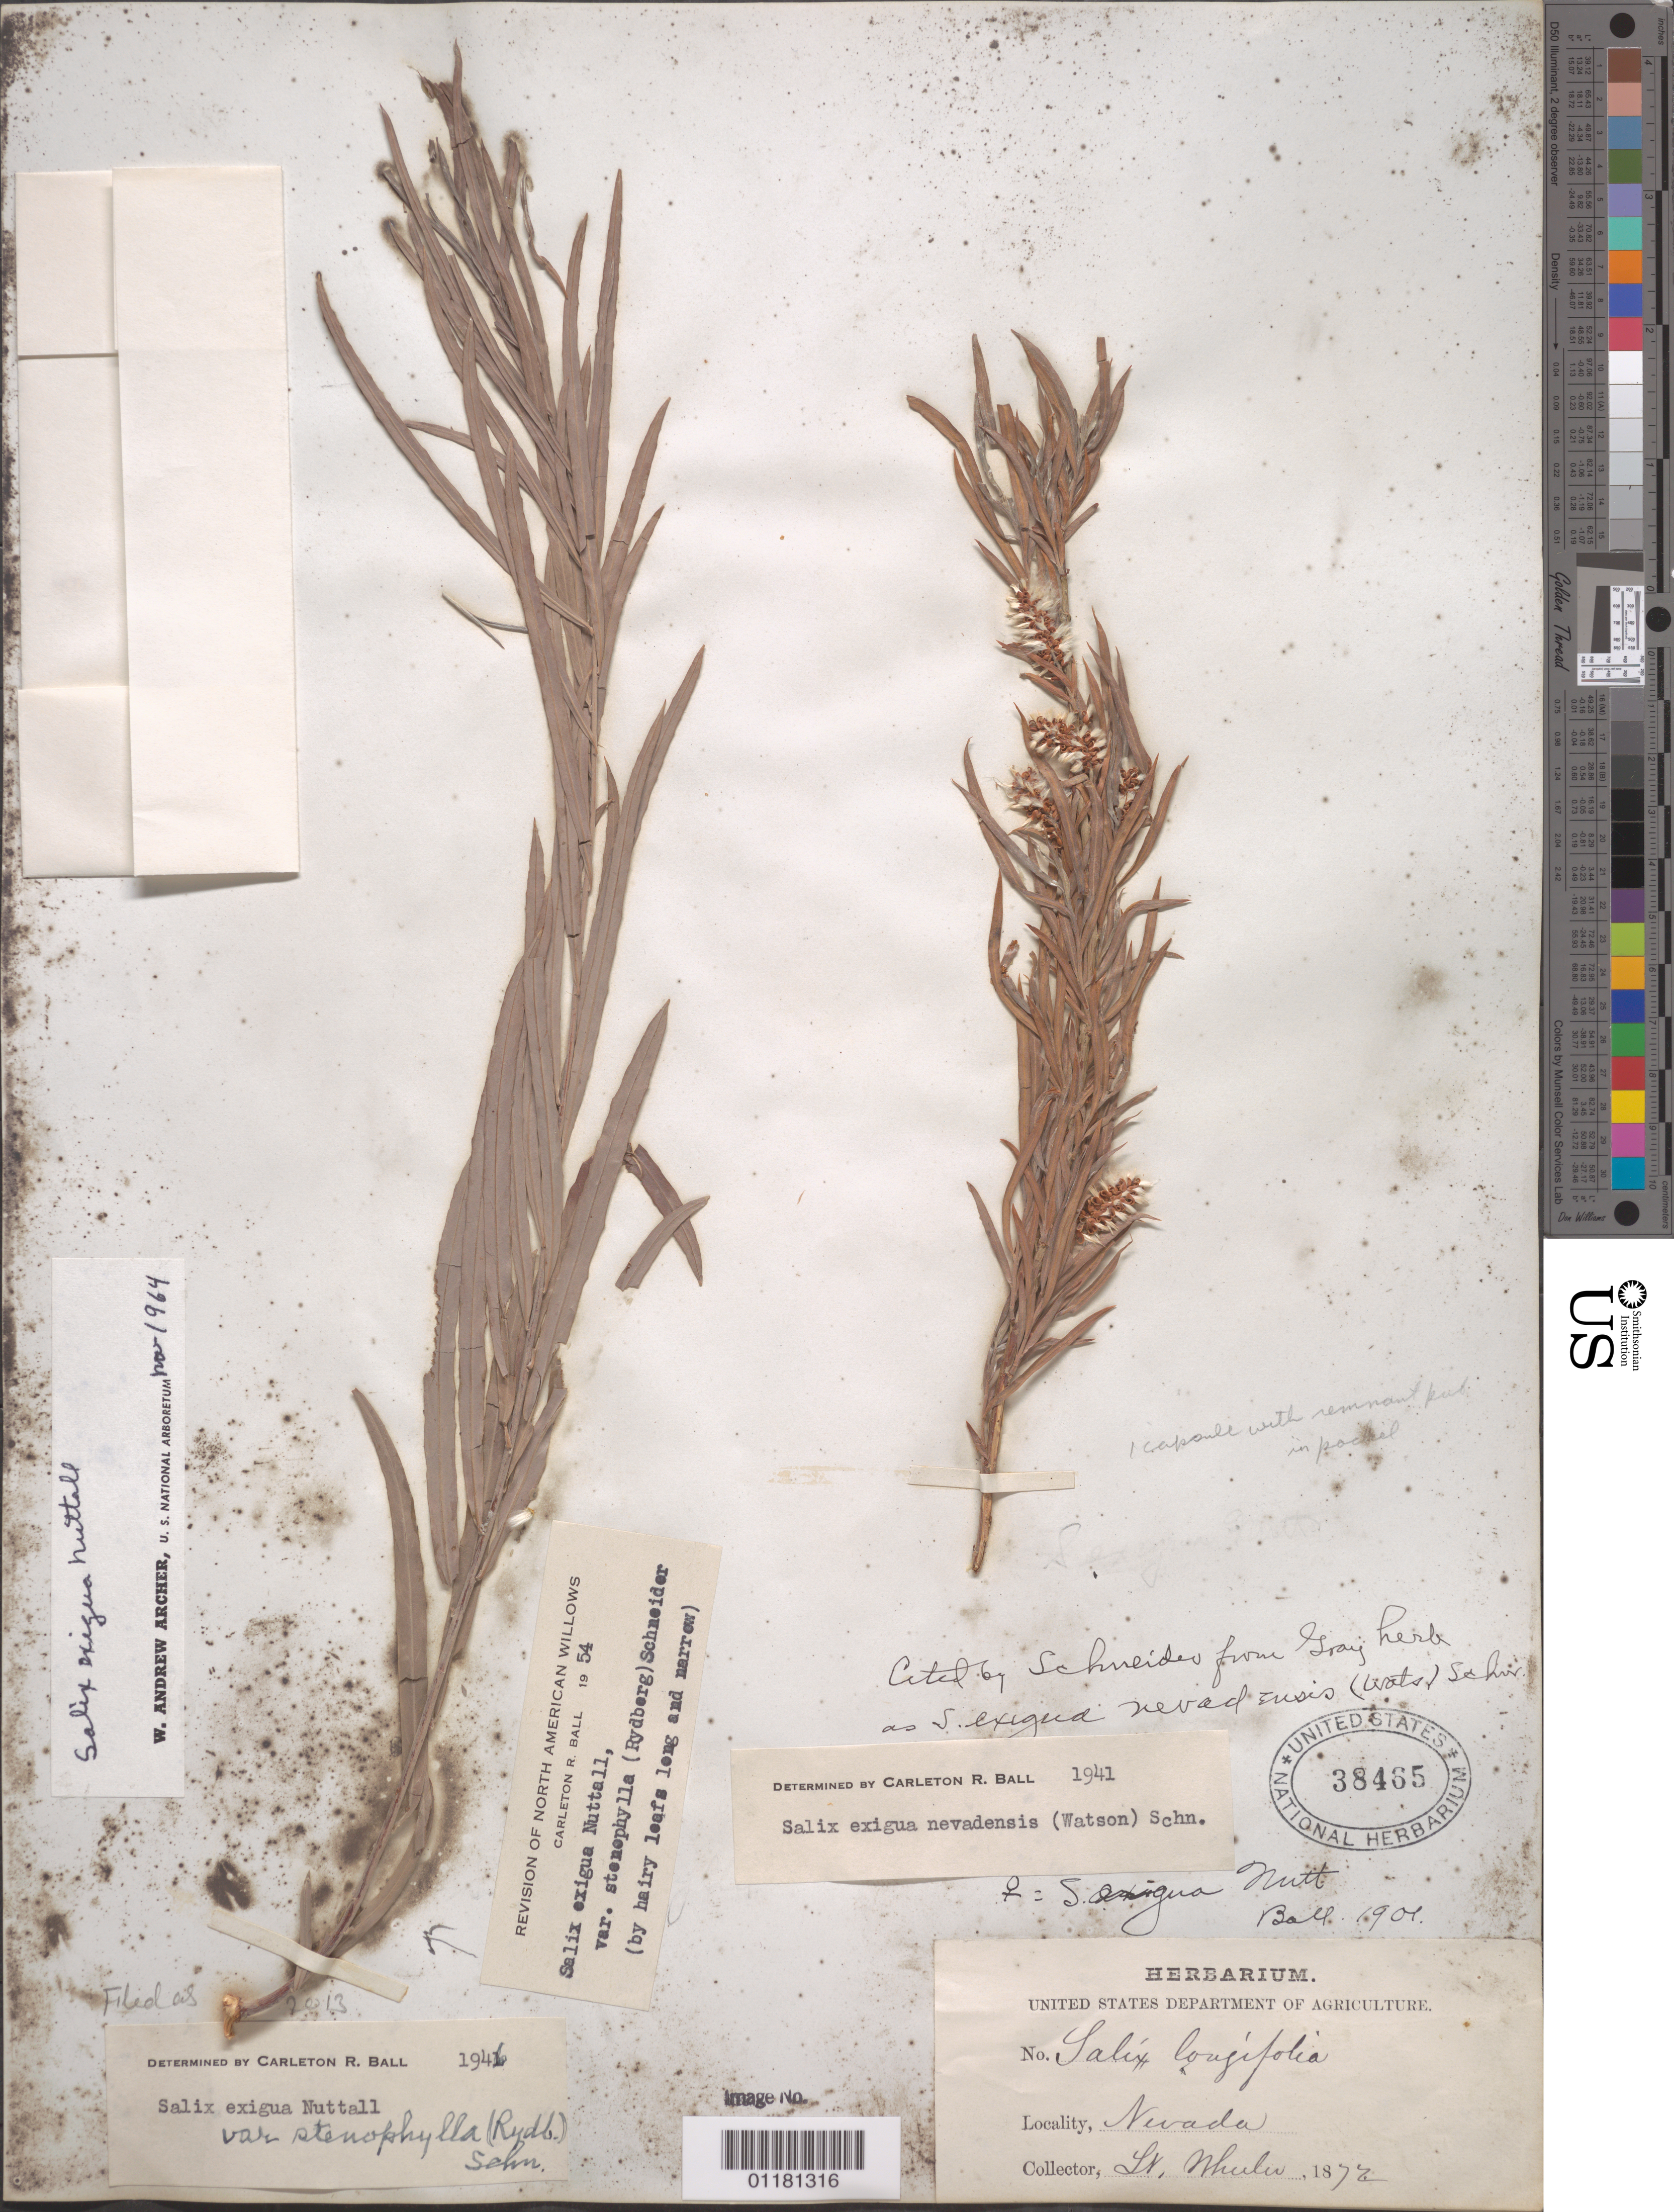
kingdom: Plantae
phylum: Tracheophyta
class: Magnoliopsida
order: Malpighiales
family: Salicaceae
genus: Salix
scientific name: Salix exigua var. stenophylla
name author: (Rydb.) C.K. Schneid.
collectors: -- Wheeler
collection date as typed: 1872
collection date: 1872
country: United States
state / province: Nevada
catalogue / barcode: US 38465